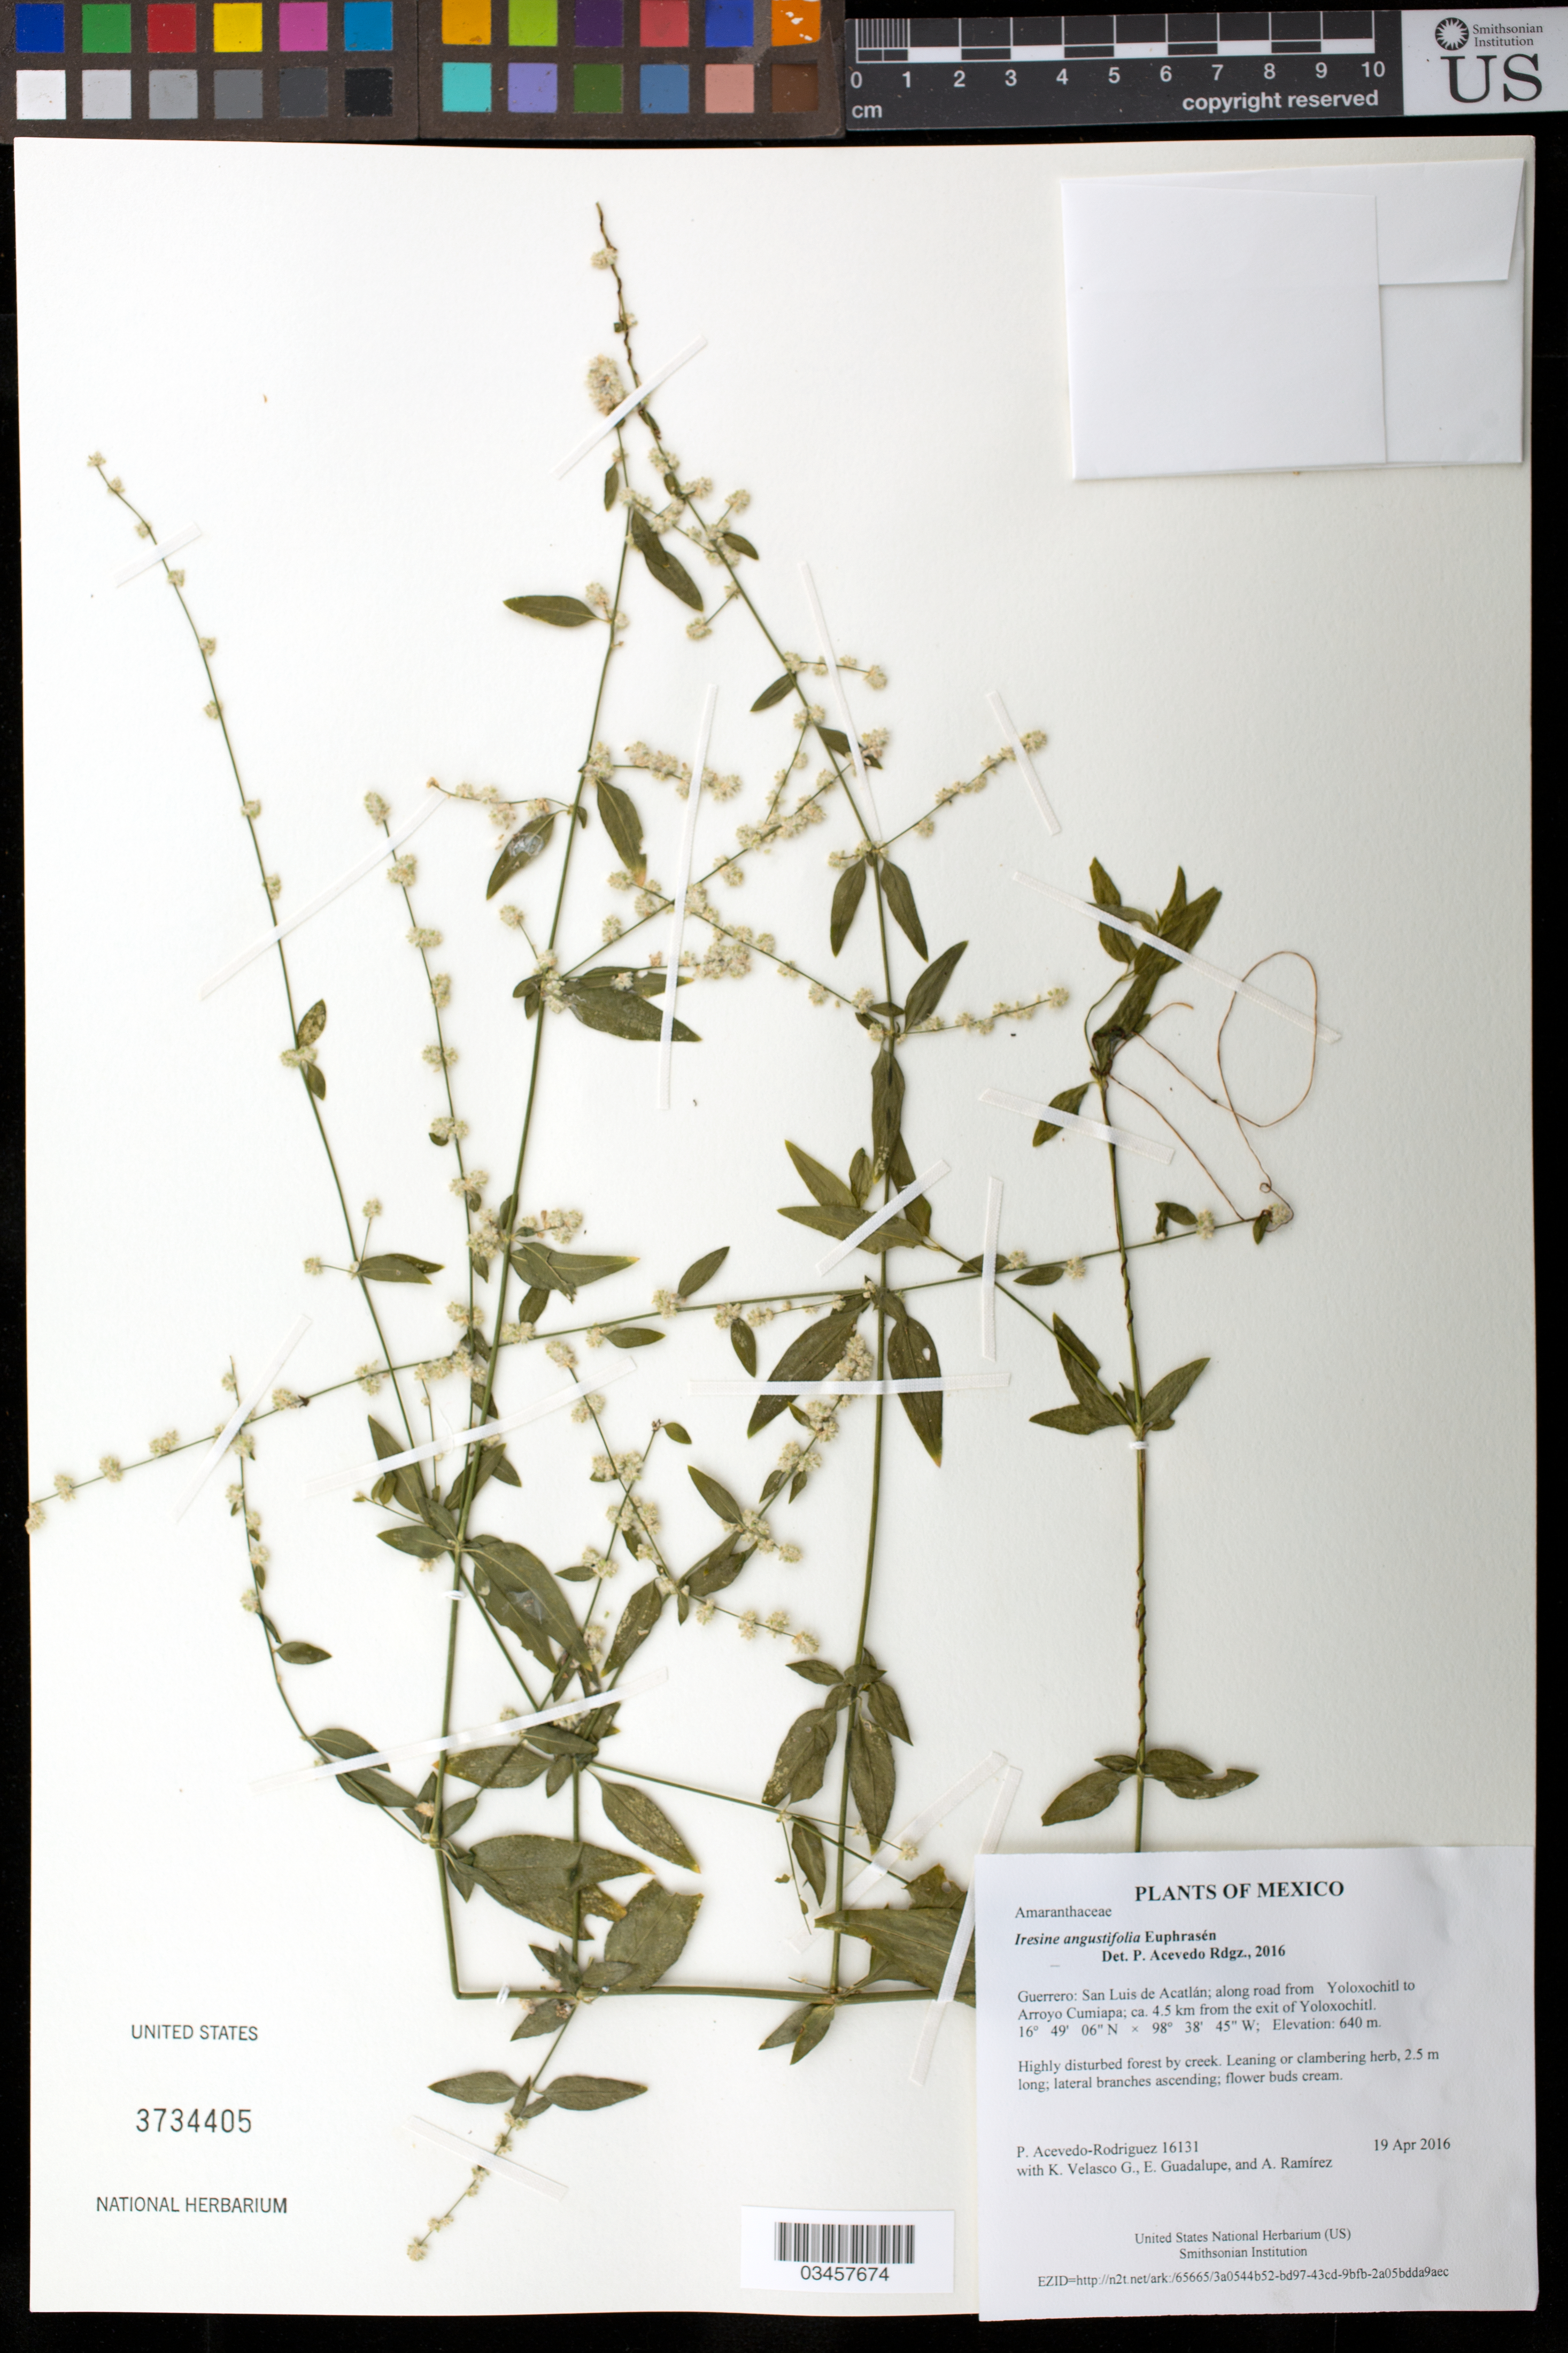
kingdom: Plantae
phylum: Tracheophyta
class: Magnoliopsida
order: Caryophyllales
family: Amaranthaceae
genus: Iresine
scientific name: Iresine angustifolia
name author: Euphrasén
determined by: Acevedo-Rodríguez, P., (BOT), Smithsonian Institution - National Museum of Natural History (UNITED STATES)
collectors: P. Acevedo-Rodr., K. Velasco G., E. Guadalupe & A. Ramírez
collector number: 16131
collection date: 2016-04-19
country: Mexico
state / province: Guerrero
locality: San Luis de Acatlán; along road from Yoloxochitl to Arroyo Cumiapa; ca. 4.5 km from the exit of Yoloxochitl.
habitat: Highly disturbed forest by creek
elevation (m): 640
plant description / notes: US, NY, MO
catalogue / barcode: US 3734405